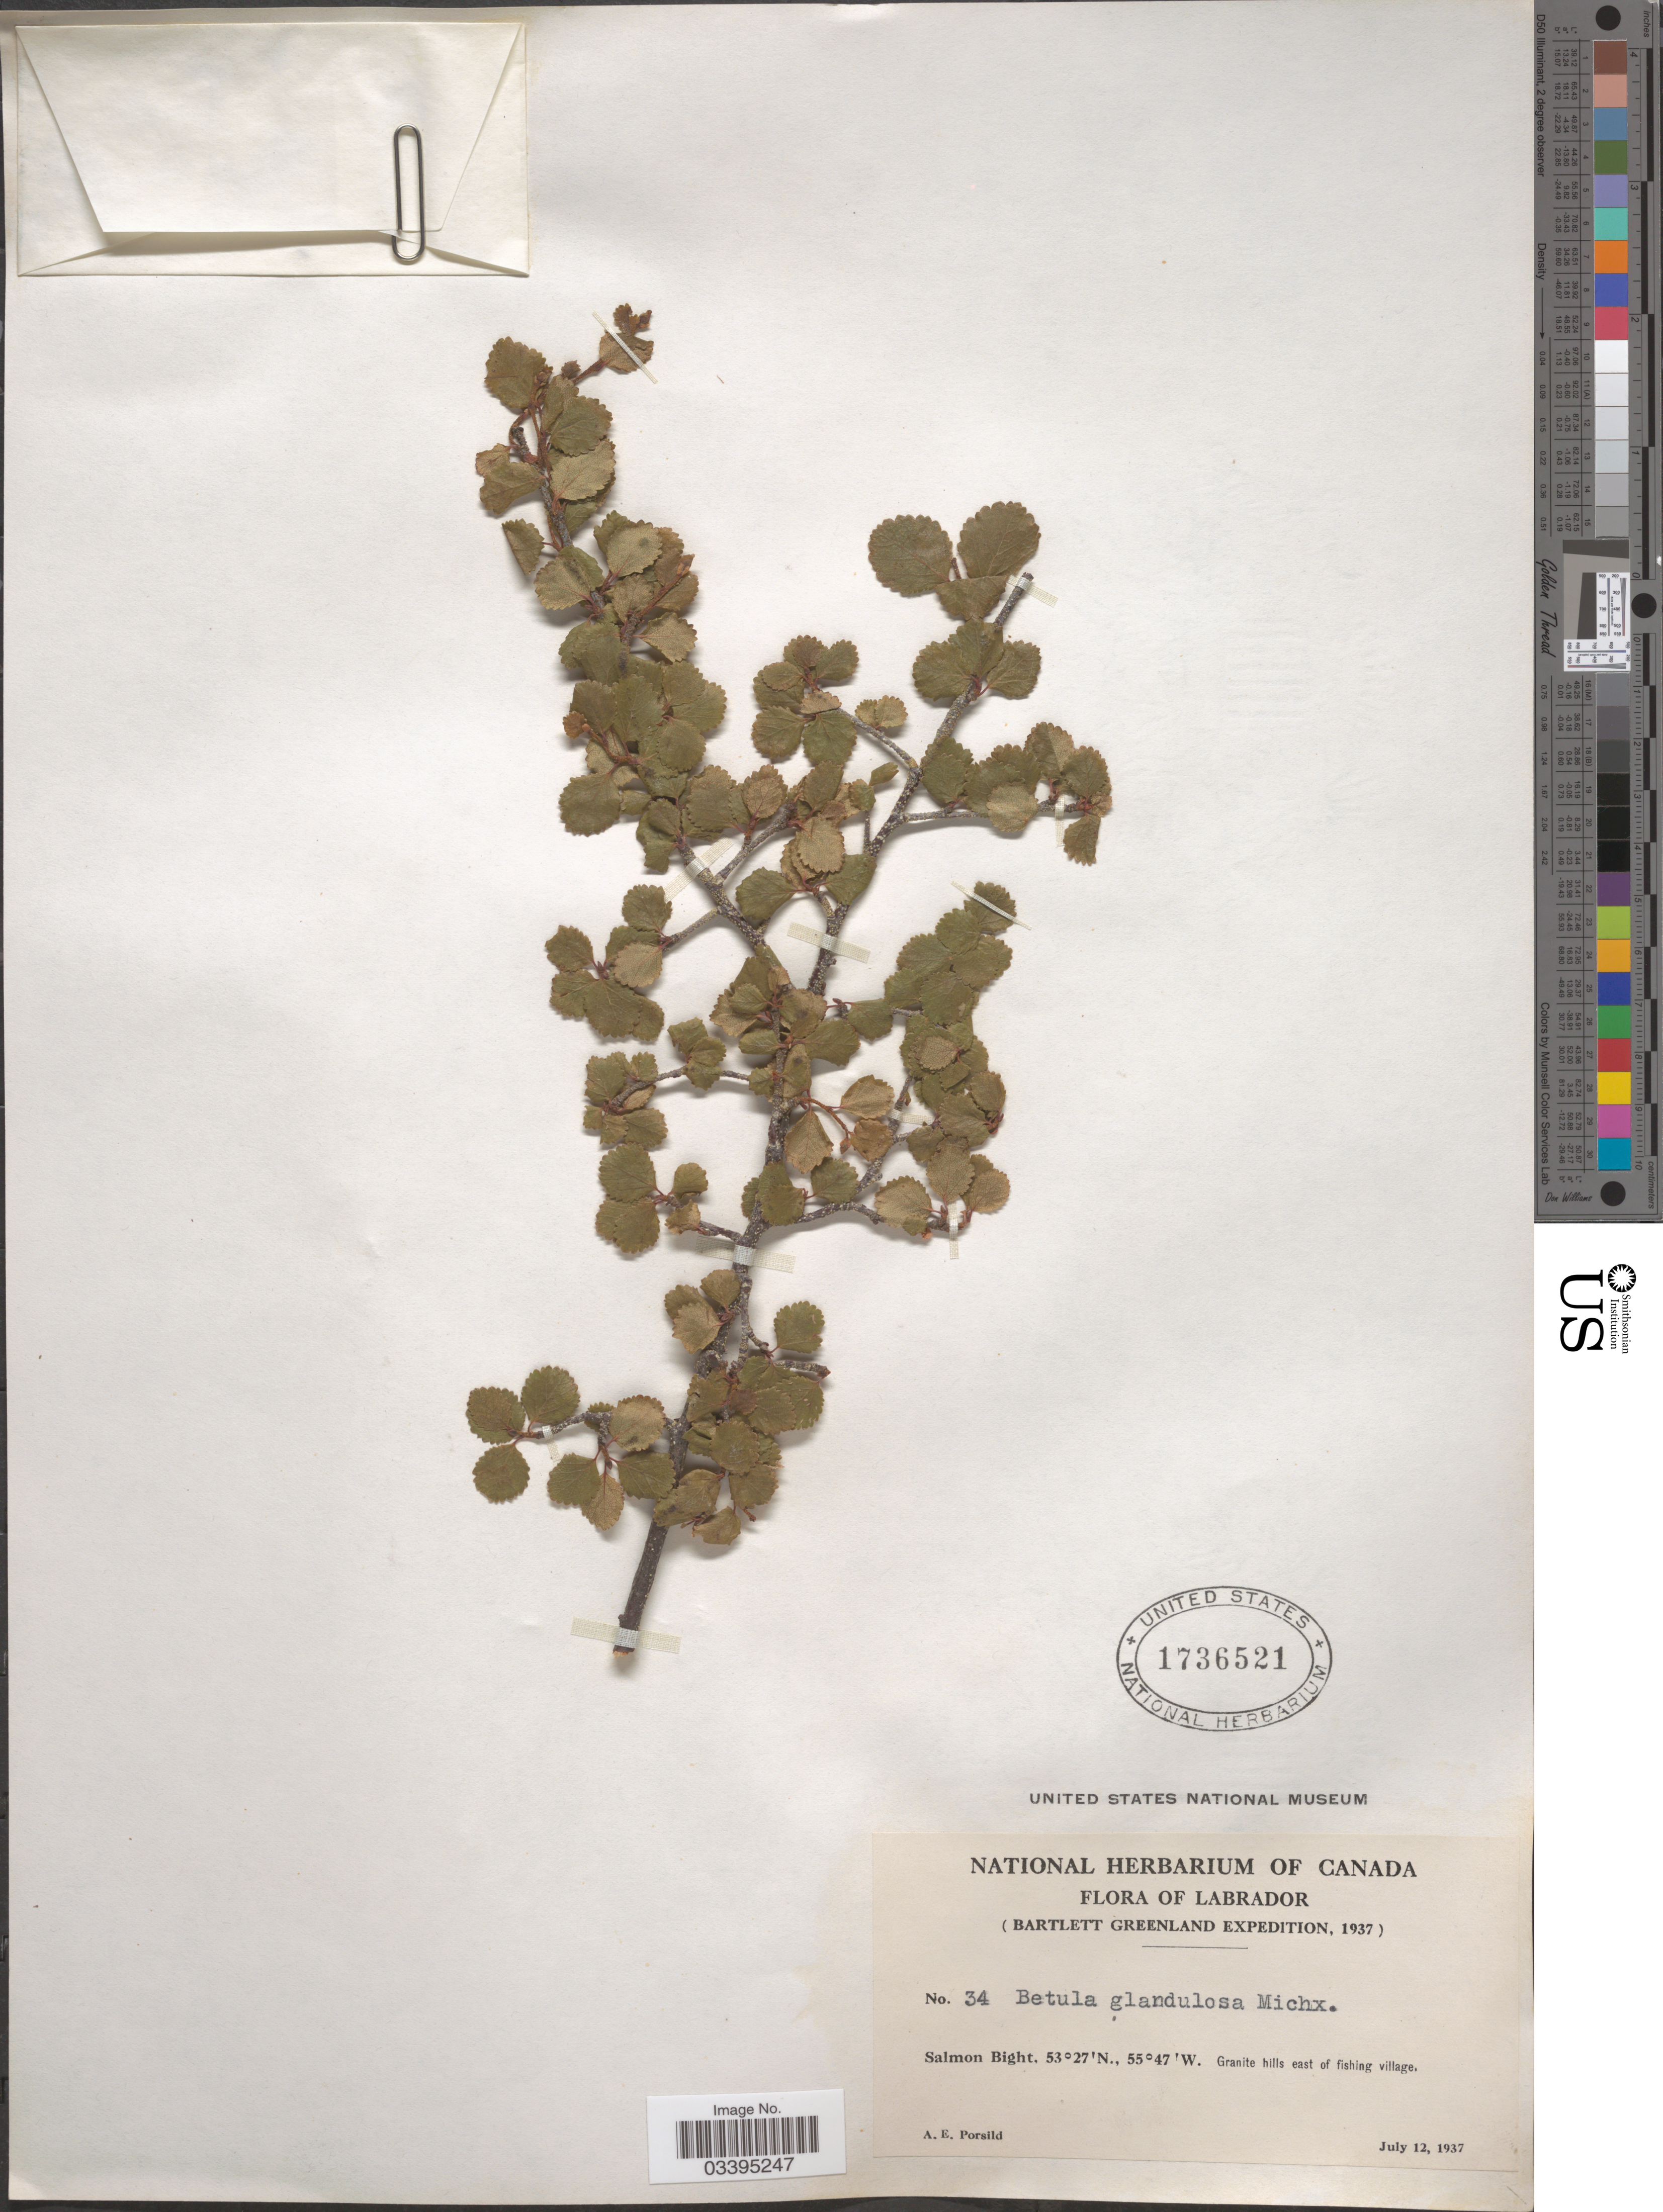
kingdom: Plantae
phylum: Tracheophyta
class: Magnoliopsida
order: Fagales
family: Betulaceae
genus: Betula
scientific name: Betula glandulosa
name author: Michx.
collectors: A. E. Porsild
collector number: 34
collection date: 1937-07-12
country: Canada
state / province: Newfoundland and Labrador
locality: Labrador. Salmon Bight. Granite hills east of fishing village.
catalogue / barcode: US 1736521